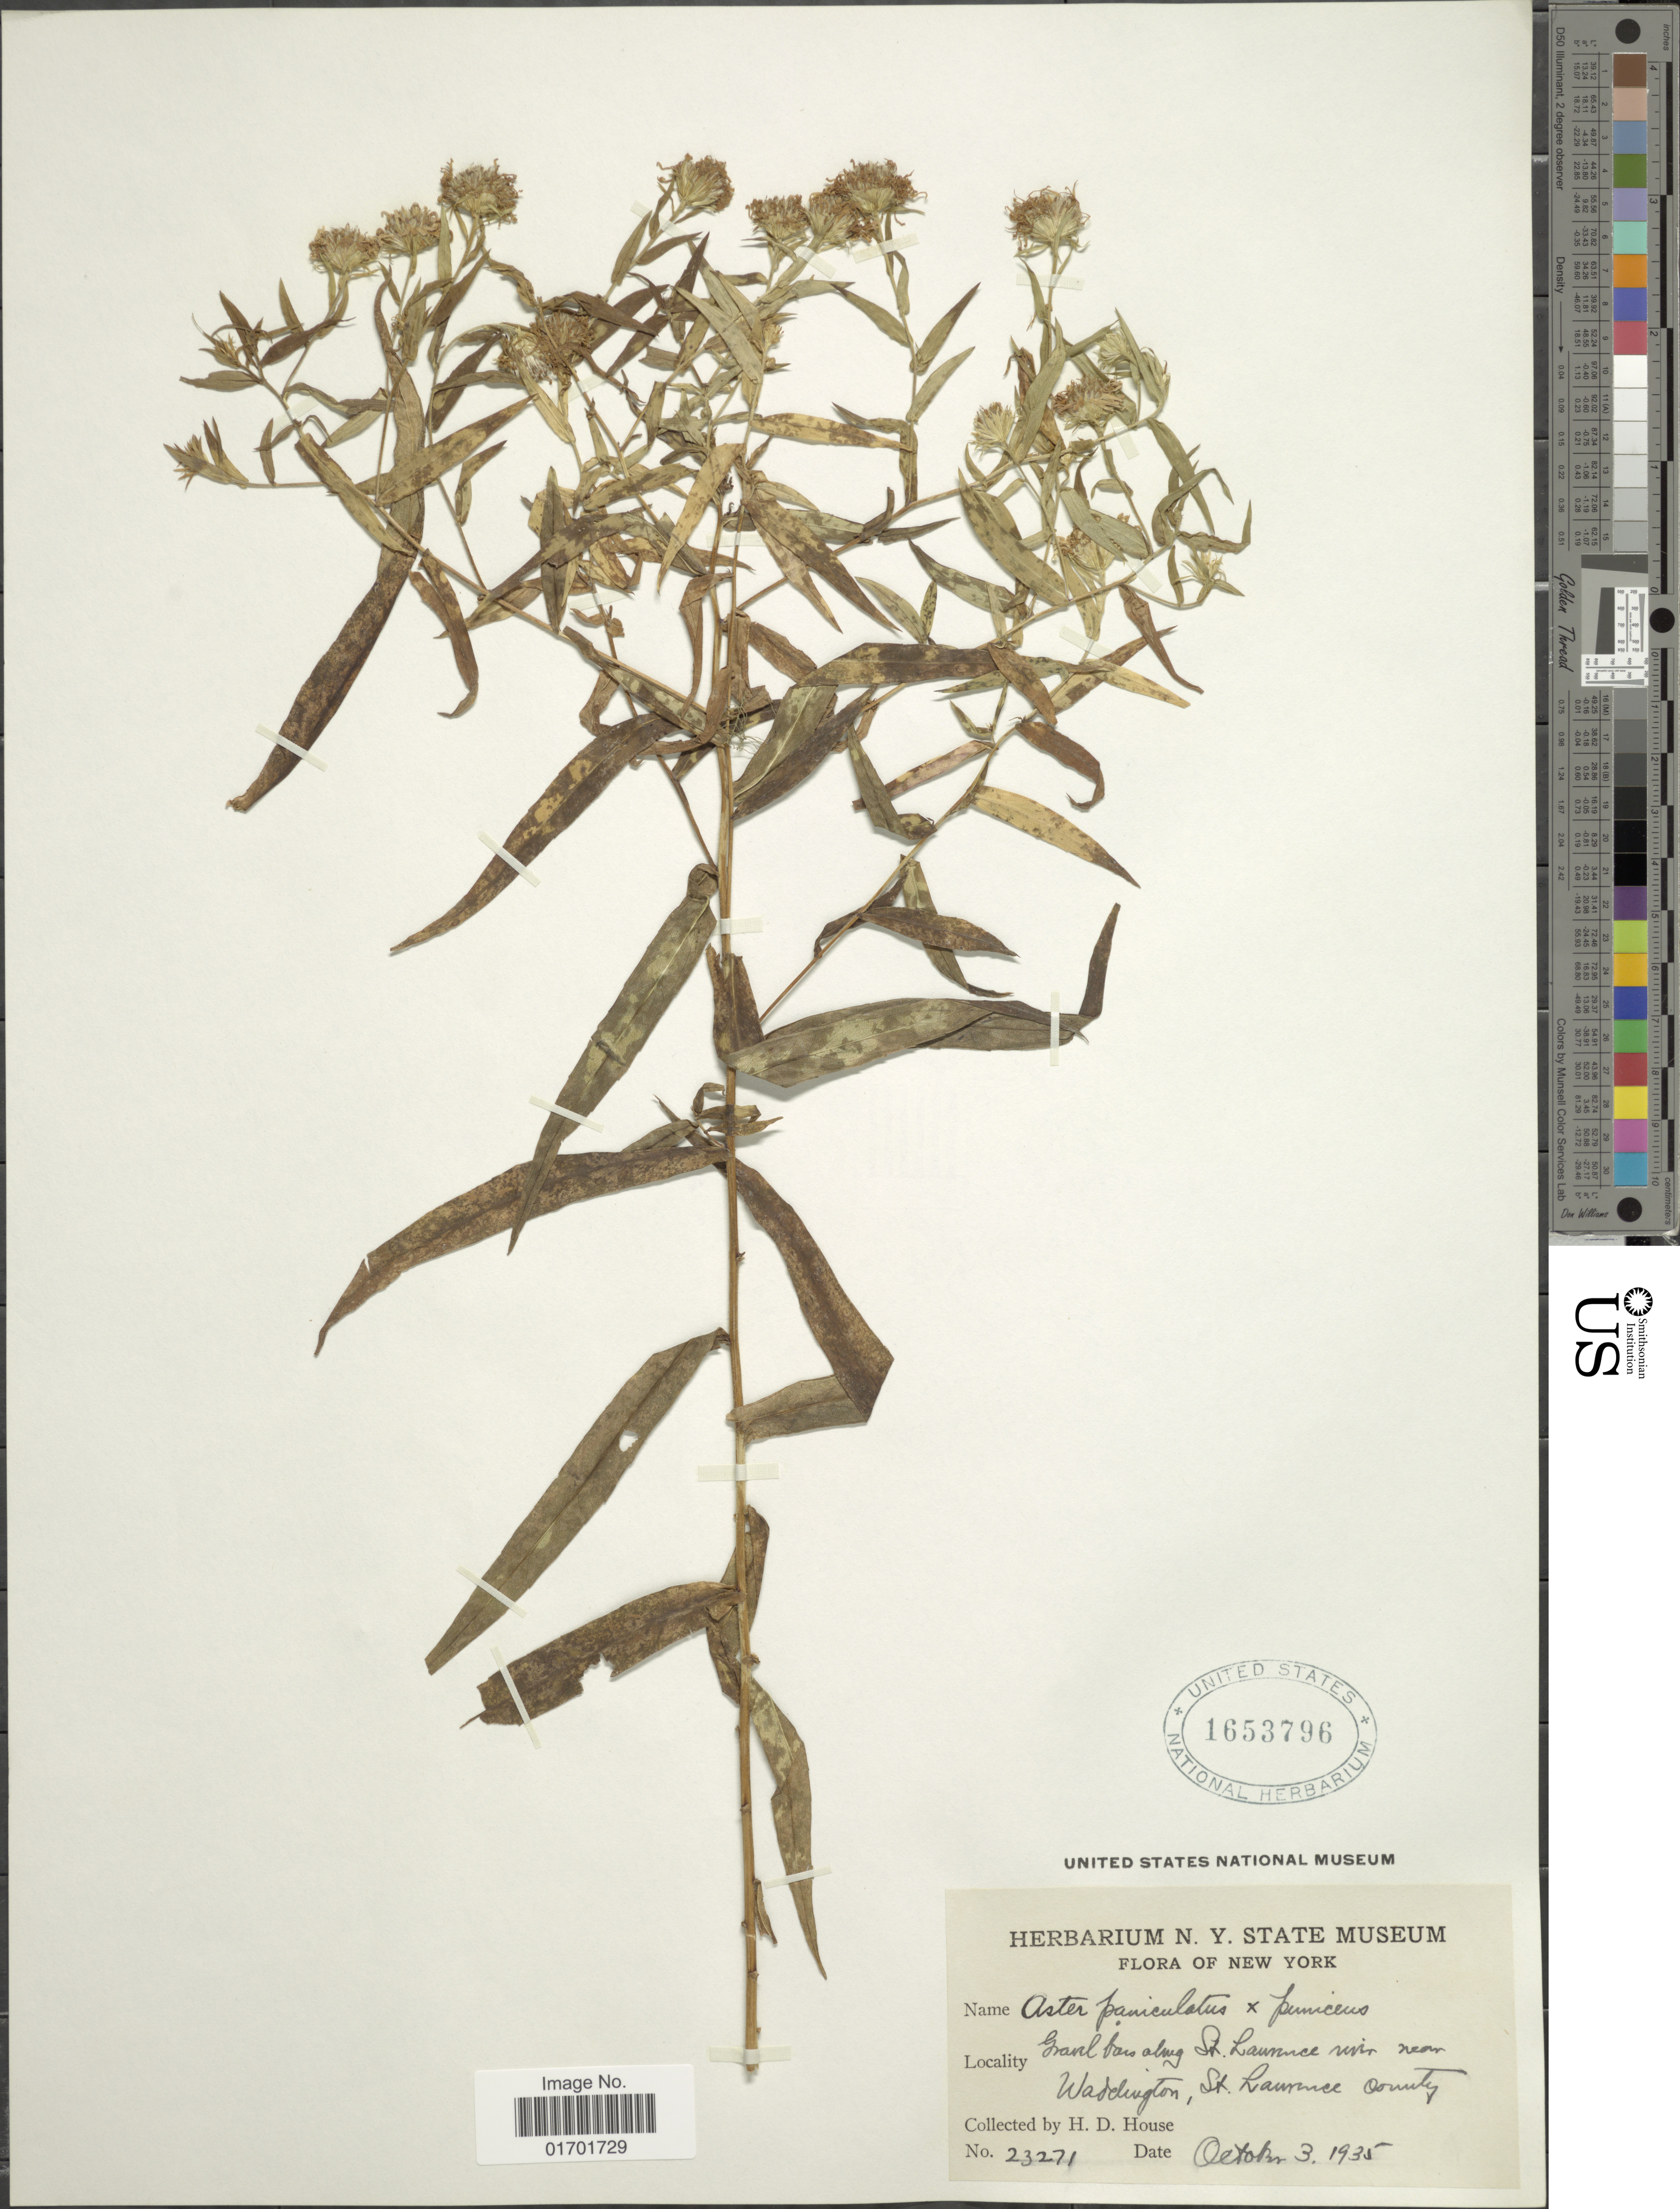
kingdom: Plantae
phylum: Tracheophyta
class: Magnoliopsida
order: Asterales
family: Asteraceae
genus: Symphyotrichum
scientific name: Symphyotrichum lanceolatum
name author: (Willd.) G.L. Nesom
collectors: H. D. House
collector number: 23271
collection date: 1935-10-03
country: United States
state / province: New York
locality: Grand bars, along St. Lawrence river, near Waddington, St. Lawrence County.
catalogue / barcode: US 1653796